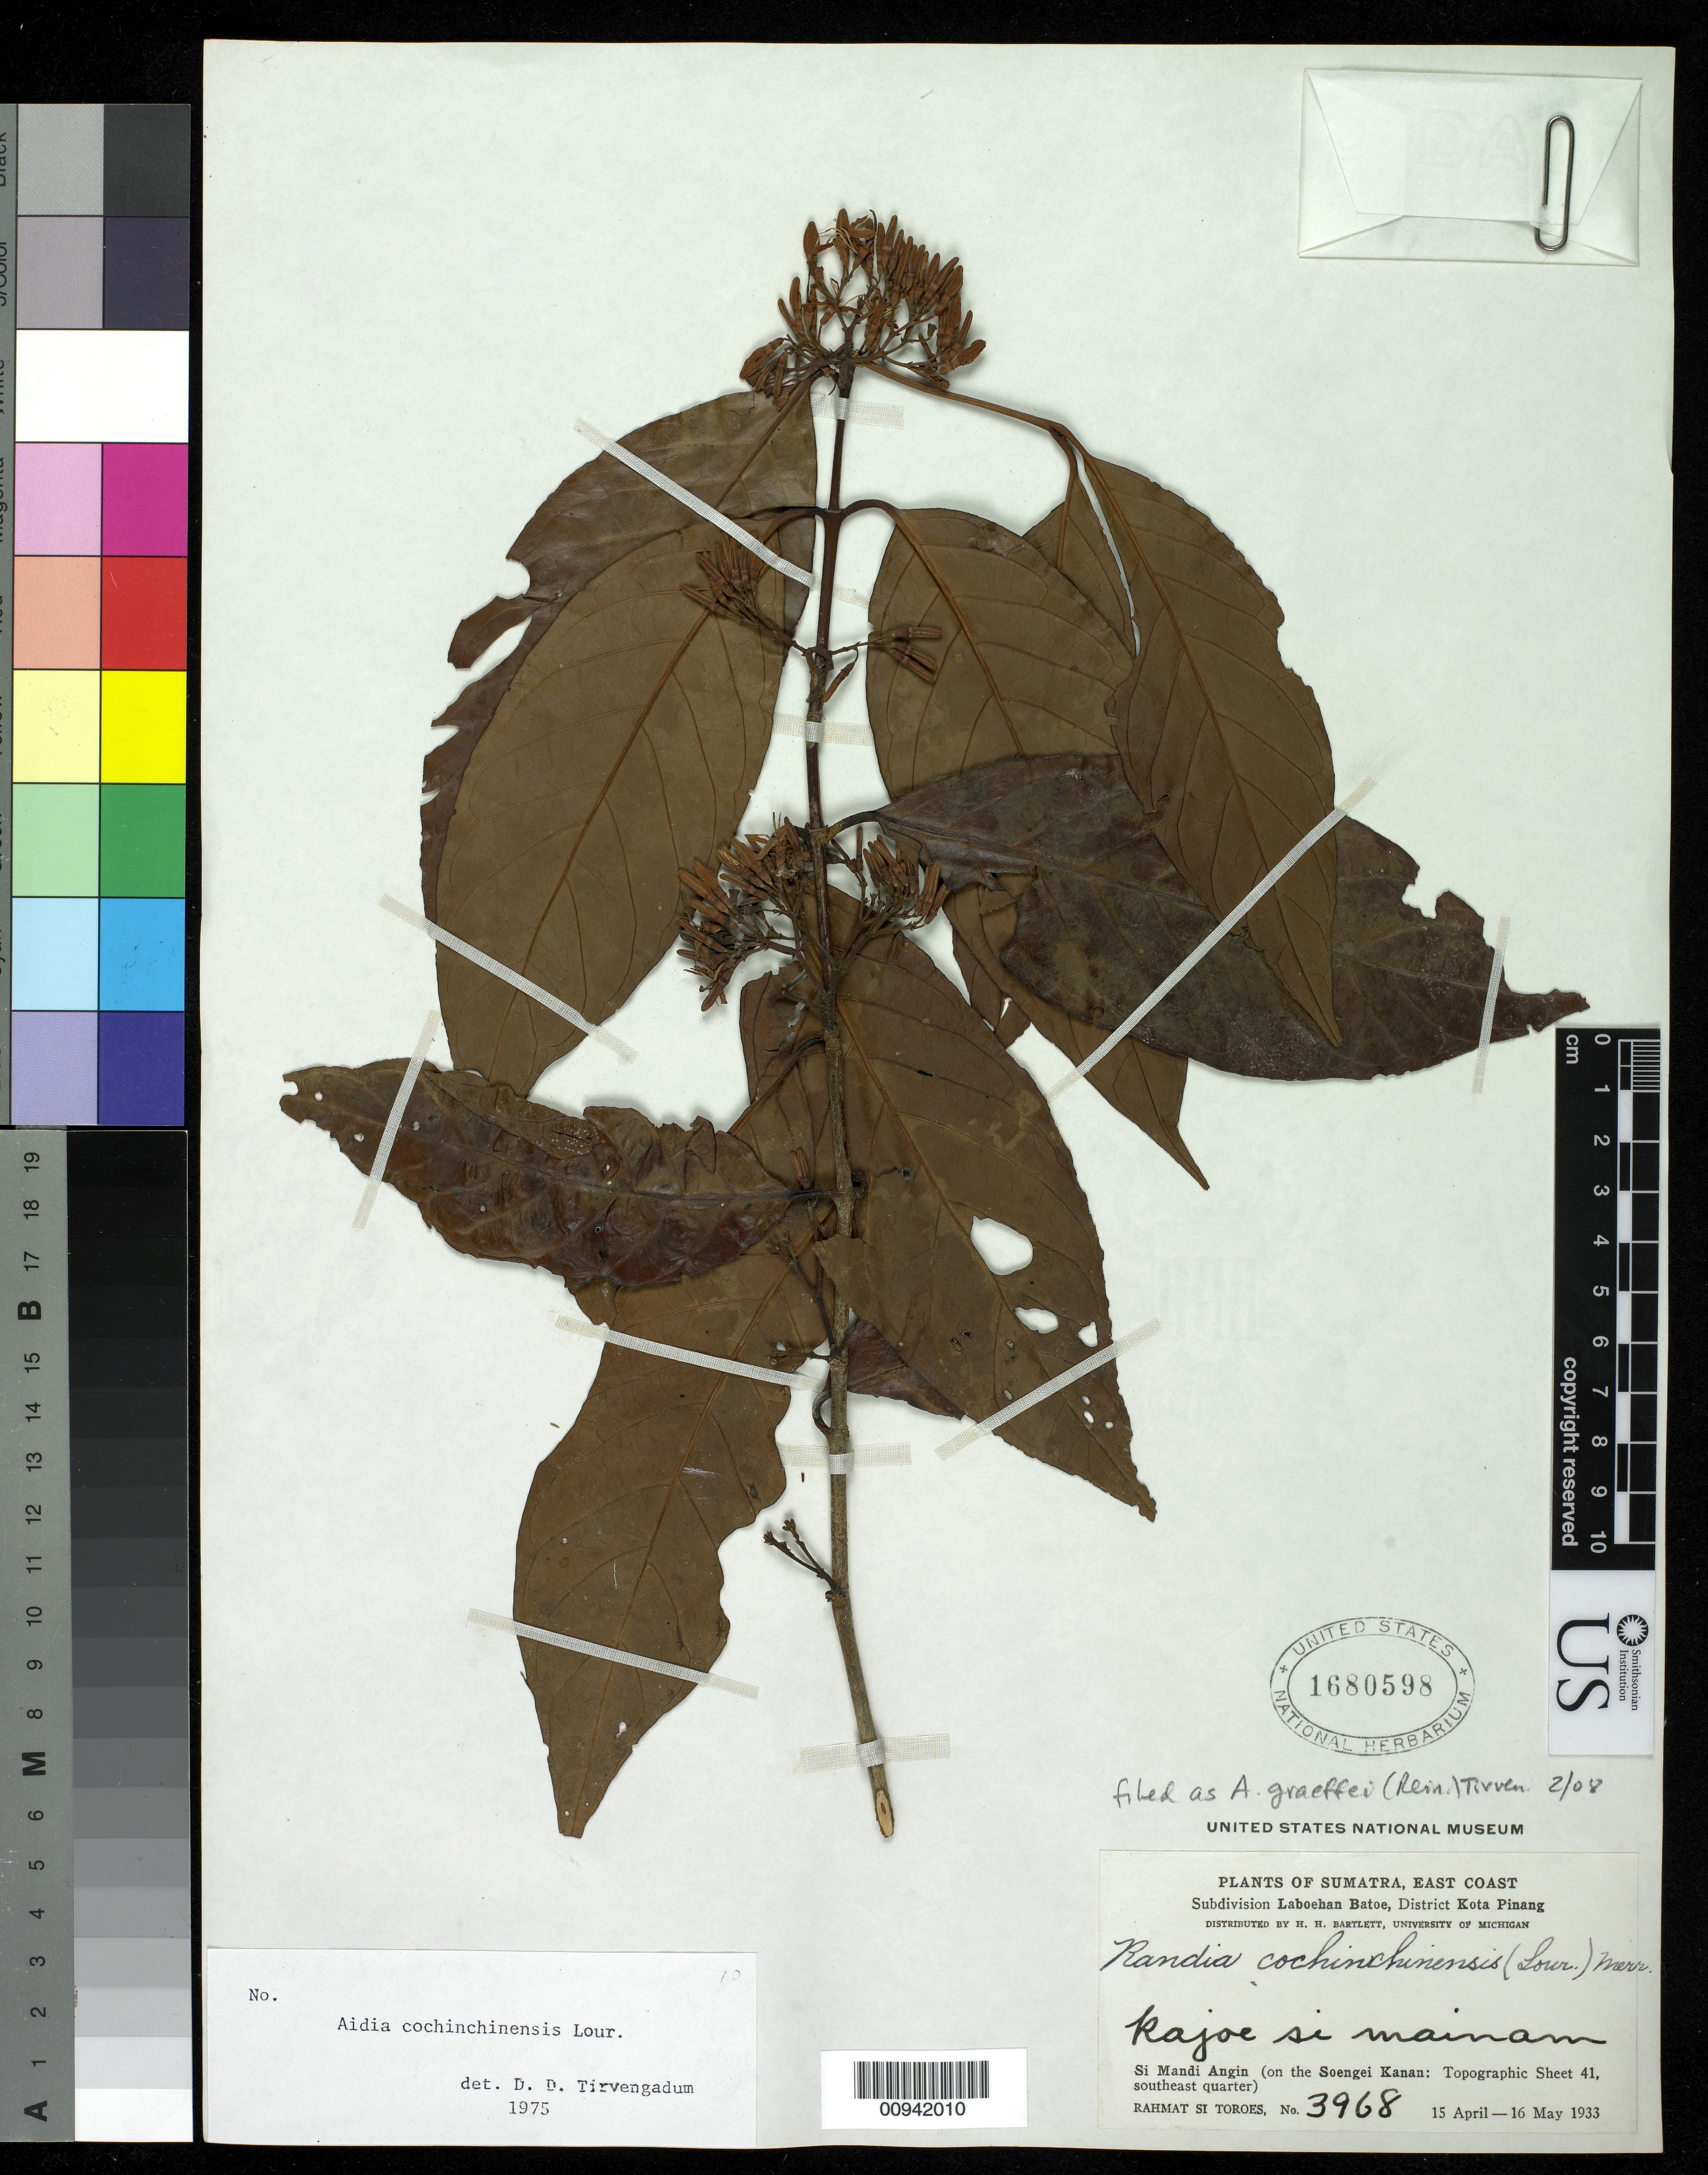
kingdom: Plantae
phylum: Tracheophyta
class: Magnoliopsida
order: Gentianales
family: Rubiaceae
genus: Aidia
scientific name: Aidia graeffei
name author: (Reinecke) Tirveng.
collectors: Rahmat Si Boeea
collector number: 3968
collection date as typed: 16 Mar 1933 to 15 Apr 1933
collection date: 1933-03-16/1933-04-15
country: Indonesia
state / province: Sumatra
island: Sumatra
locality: East Coast. Si Mandi Angin[on the Soengei Kanan]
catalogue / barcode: US 1680598